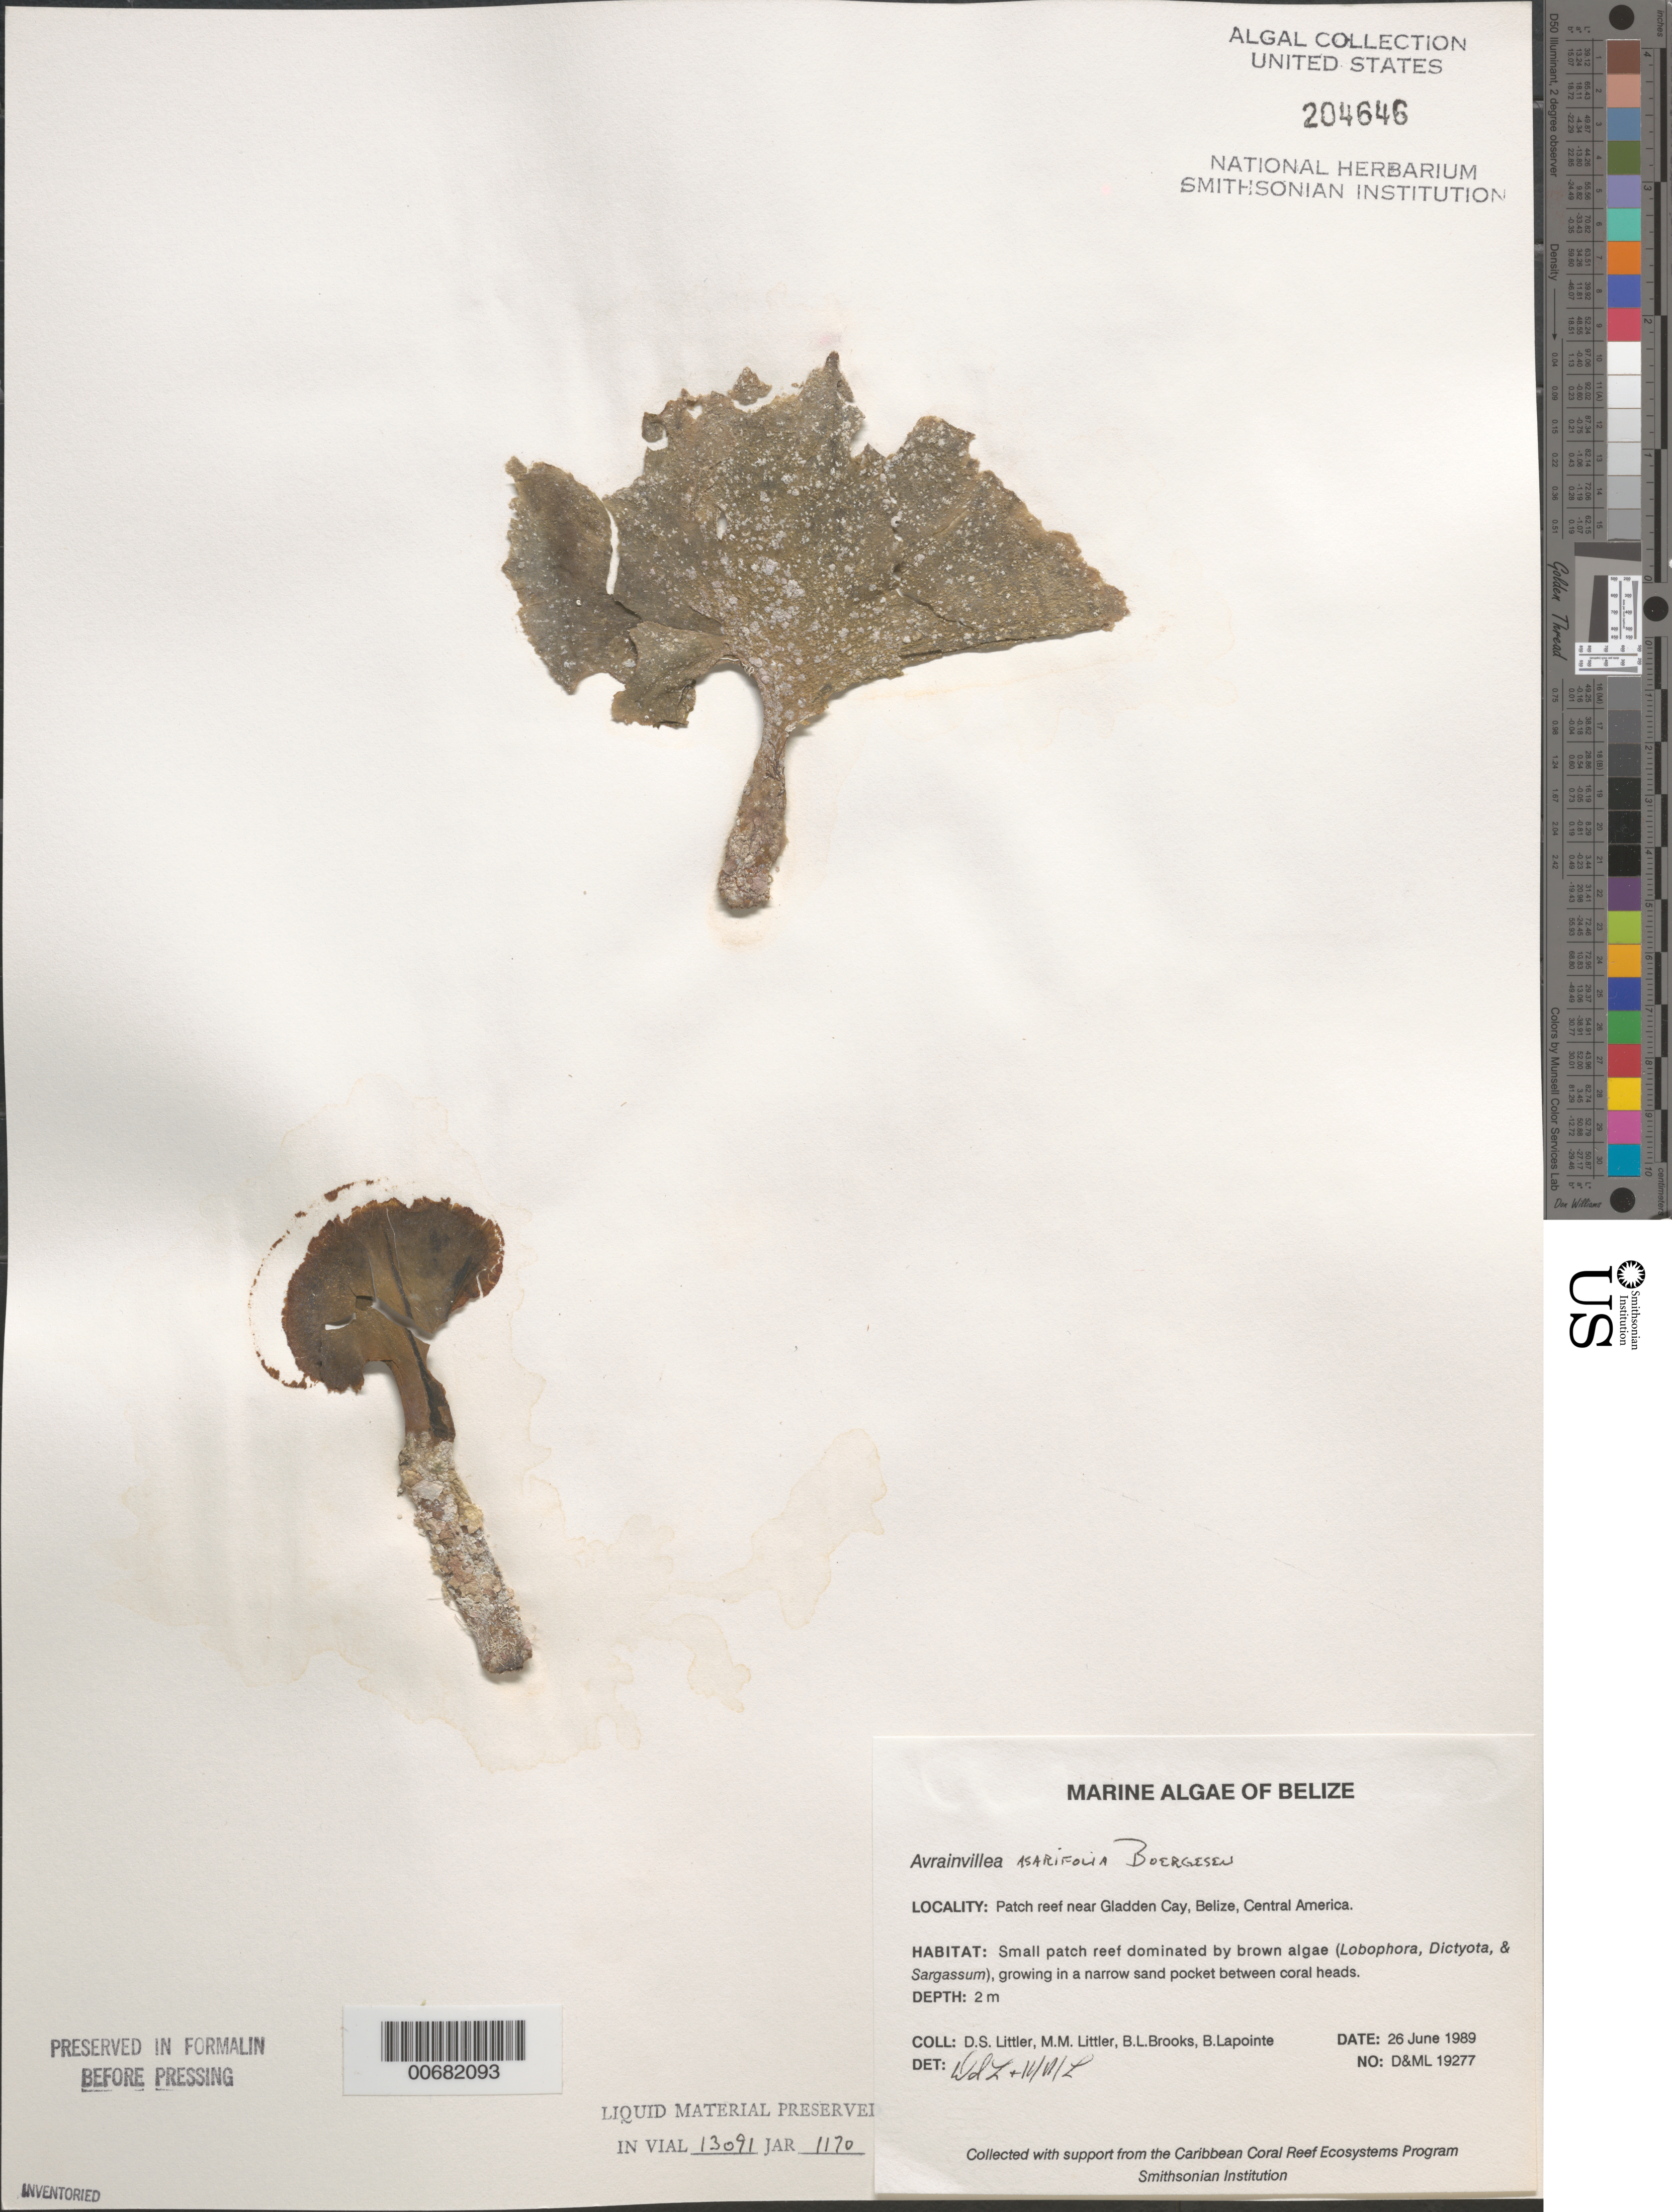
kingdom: Plantae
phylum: Chlorophyta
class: Ulvophyceae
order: Bryopsidales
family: Dichotomosiphonaceae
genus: Avrainvillea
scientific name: Avrainvillea asarifolia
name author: Børgesen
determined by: Littler, D. S.; Littler, M. M.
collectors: D. S. Littler, M. M. Littler, B. Brooks & B. Lapointe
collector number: D&ML 19277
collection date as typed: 26 Jun 1989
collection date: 1989-06-26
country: Belize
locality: Patch reef near Gladden Cay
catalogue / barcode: US 204646